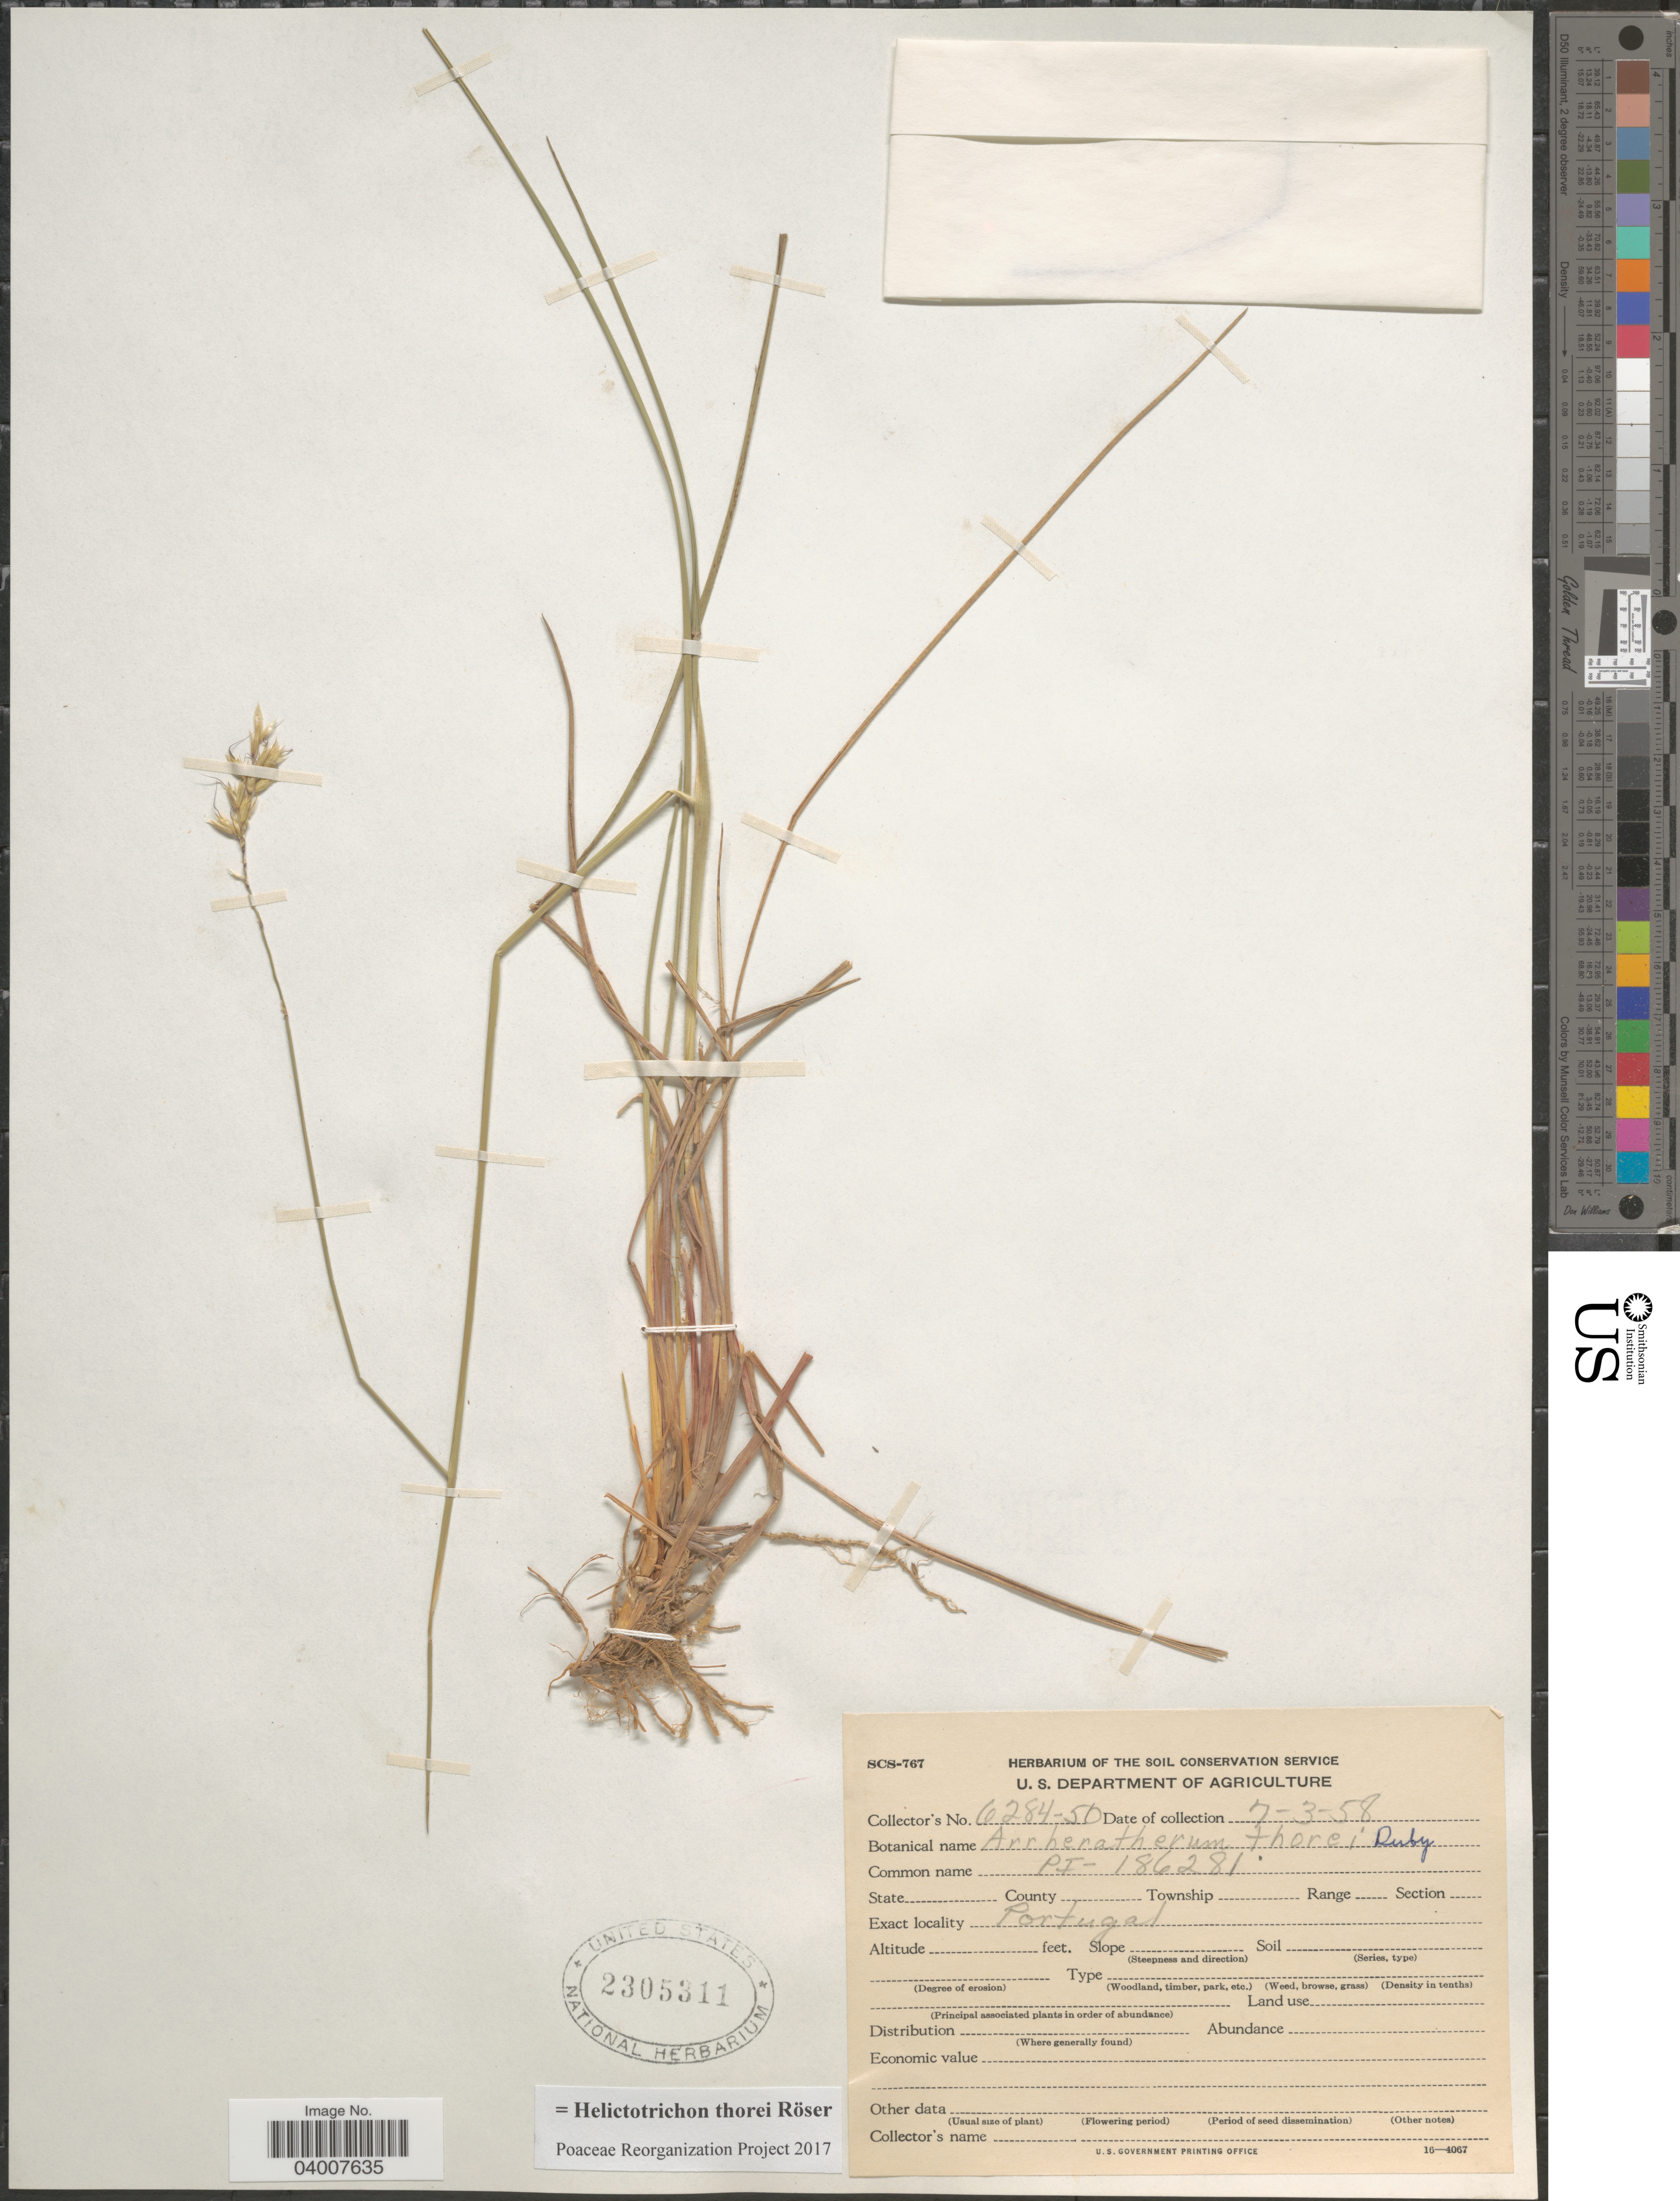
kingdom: Plantae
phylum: Tracheophyta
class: Liliopsida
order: Poales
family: Poaceae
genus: Helictotrichon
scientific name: Helictotrichon thorei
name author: Röser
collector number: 6284-50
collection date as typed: Transcribed d/m/y: 7/3/58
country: Portugal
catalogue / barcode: US 2305311